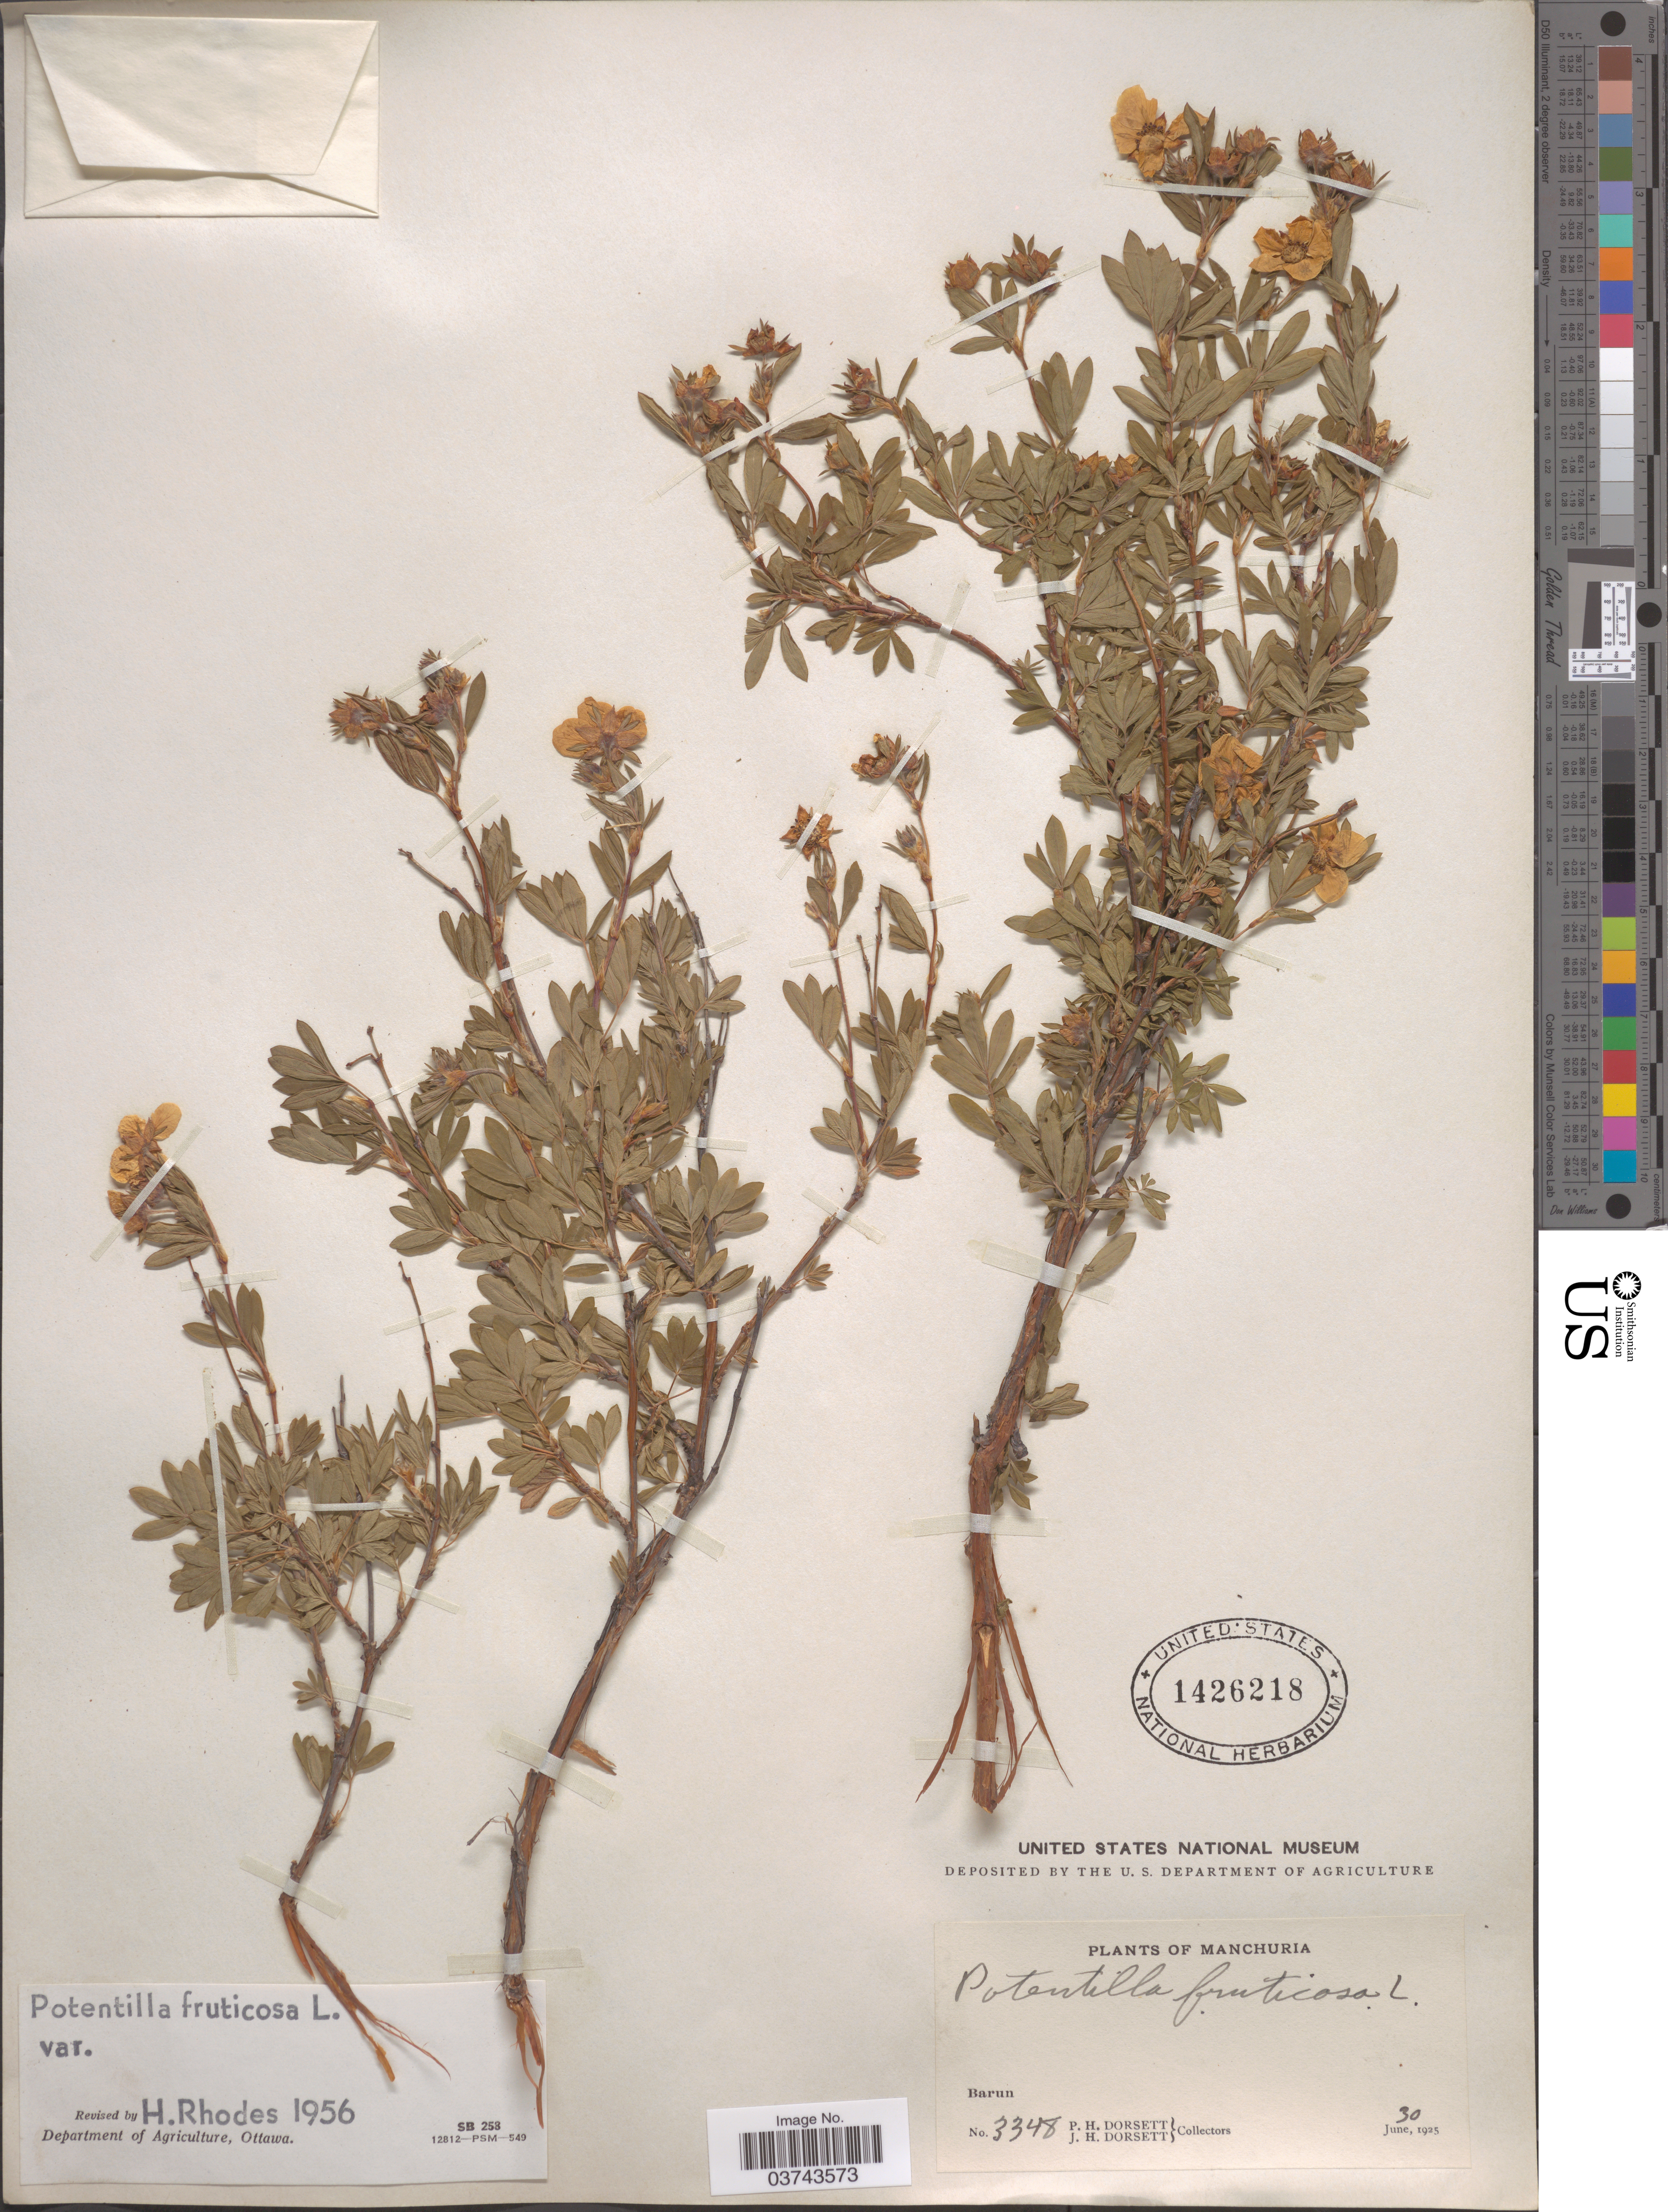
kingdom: Plantae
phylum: Tracheophyta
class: Magnoliopsida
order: Rosales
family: Rosaceae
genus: Dasiphora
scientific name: Dasiphora fruticosa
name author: (L.) Rydb.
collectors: P. H. Dorsett & J. Dorsett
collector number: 3348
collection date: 1925-06-30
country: China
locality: Manchuria. Barun.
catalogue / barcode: US 1426218